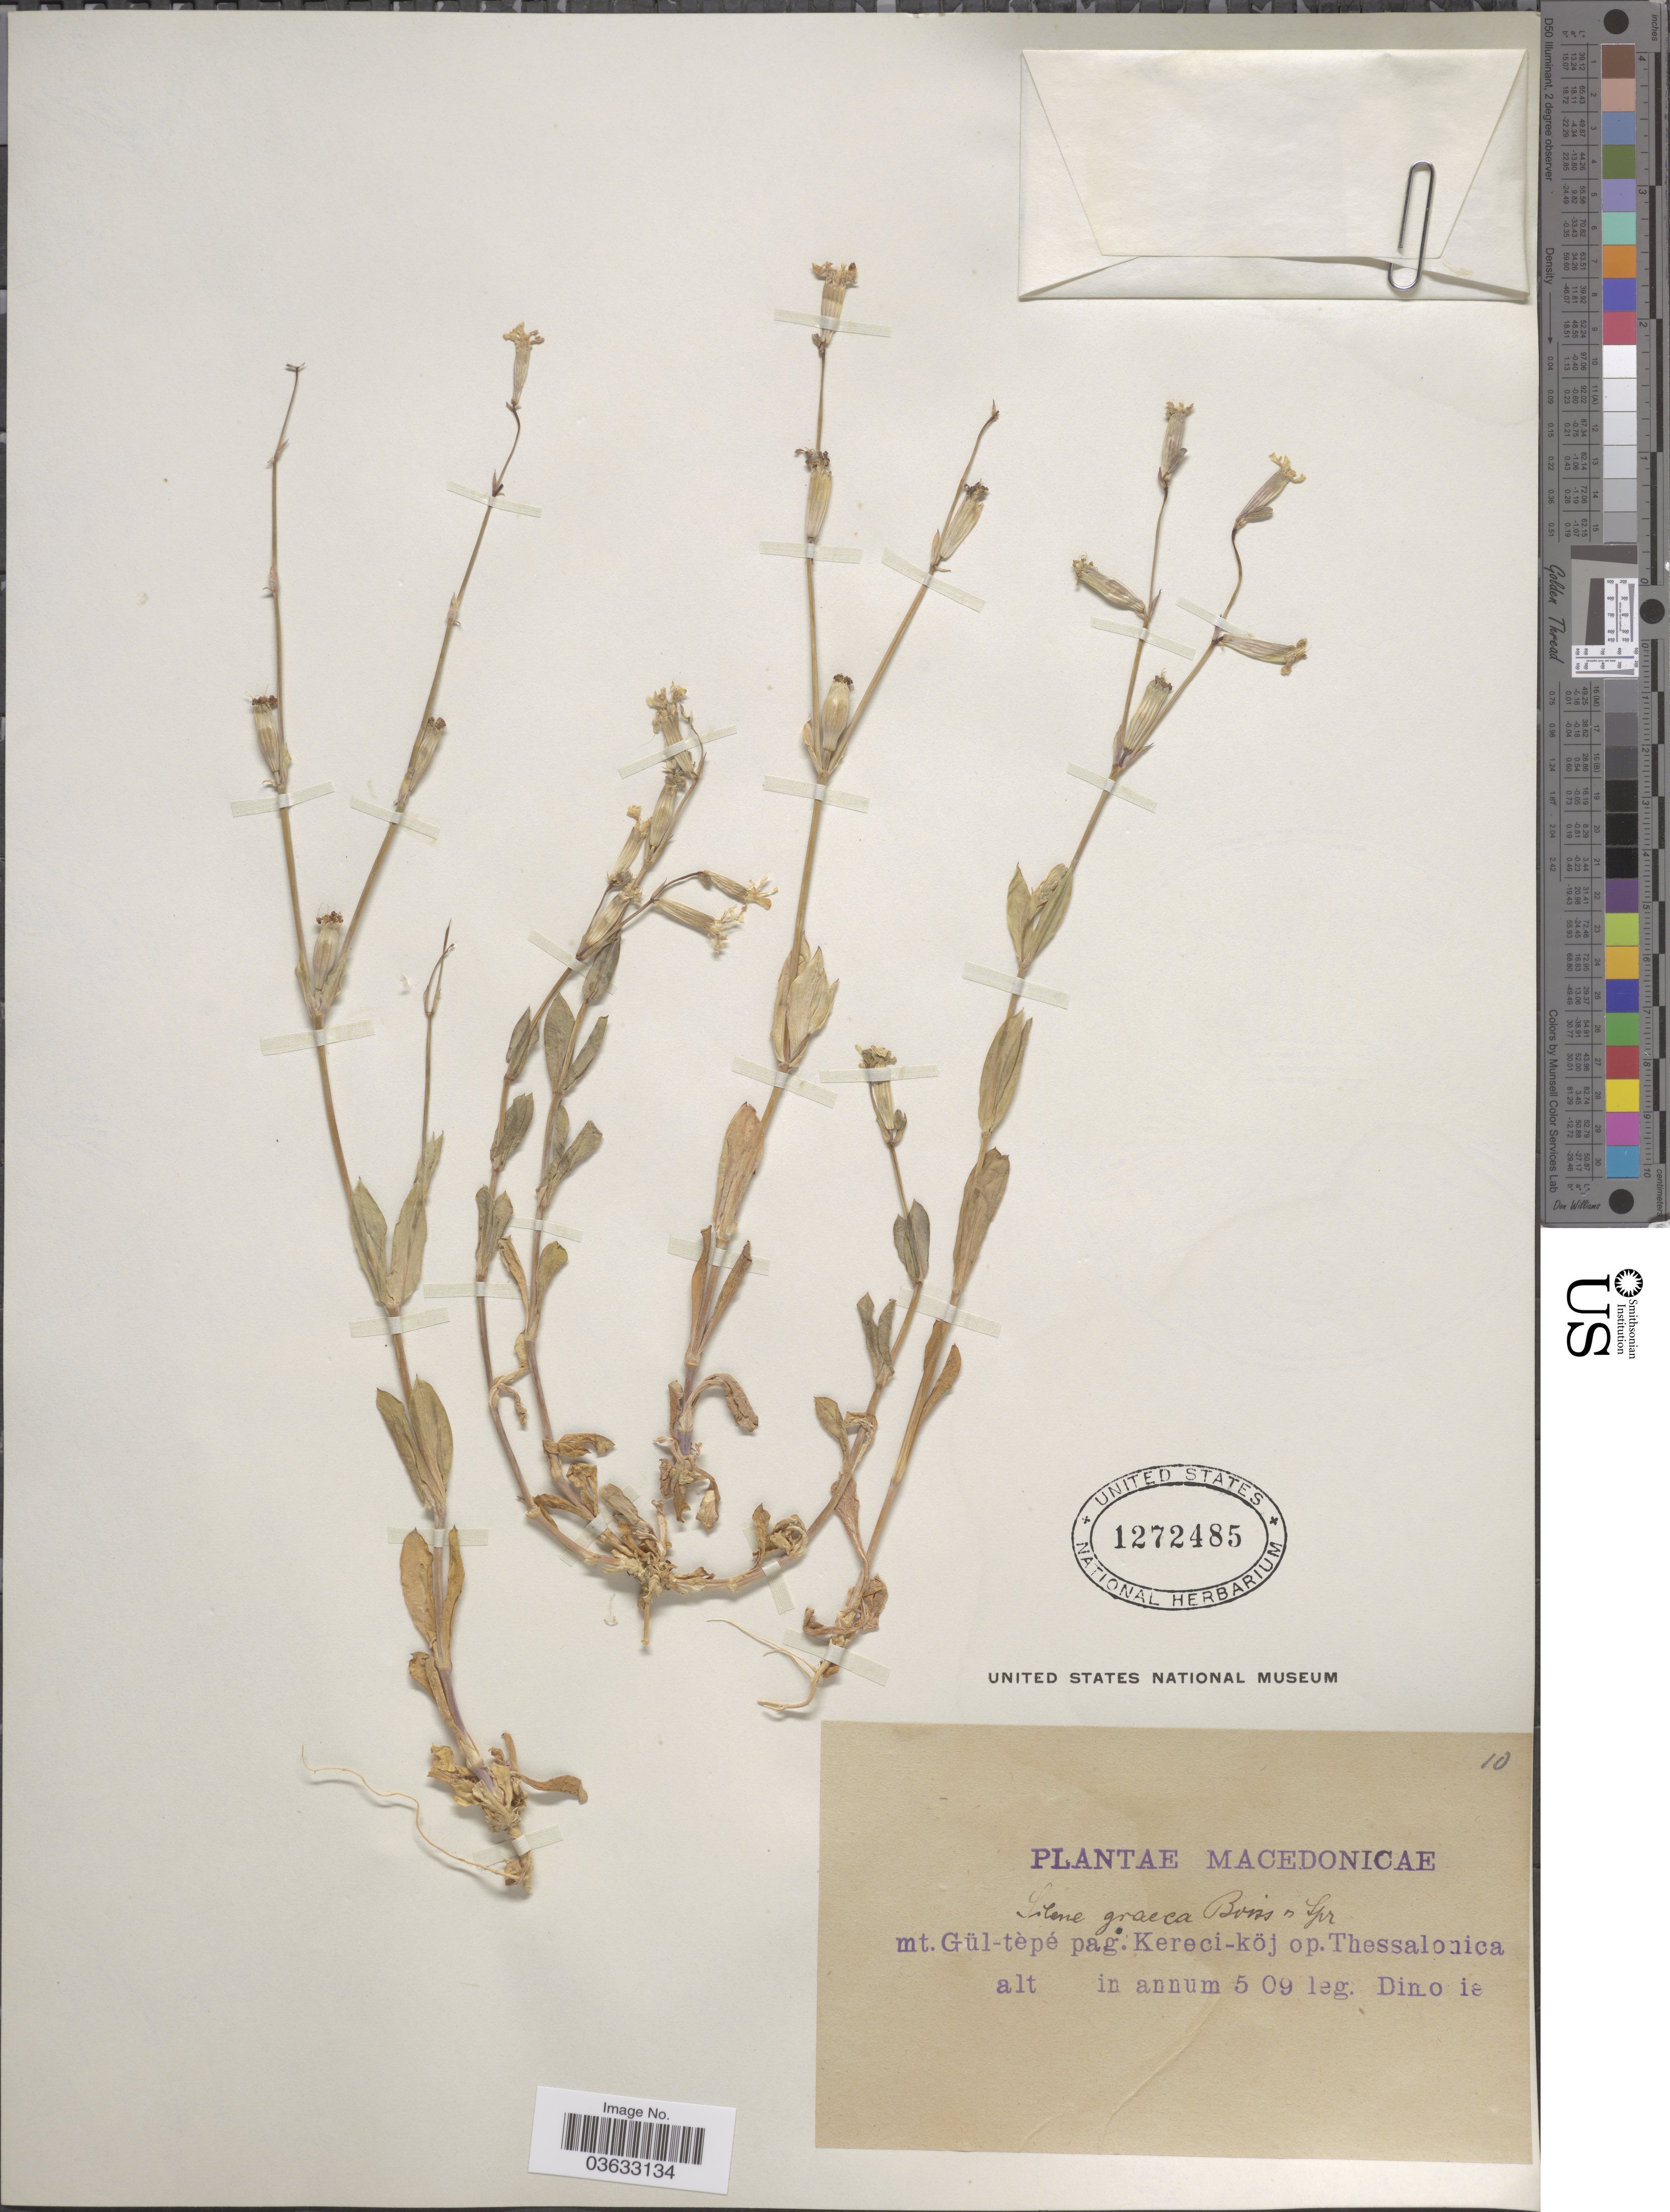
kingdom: Plantae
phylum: Tracheophyta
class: Magnoliopsida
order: Caryophyllales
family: Caryophyllaceae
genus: Silene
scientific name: Silene graeca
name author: Boiss. & Spruner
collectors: -. Dimonie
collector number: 10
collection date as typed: Transcribed d/m/y: /5/9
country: Greece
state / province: Thessaly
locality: Macedonicae. Mt. Gül-tèpé pag. Kereci-köj op. Thessalonica.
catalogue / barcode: US 1272485